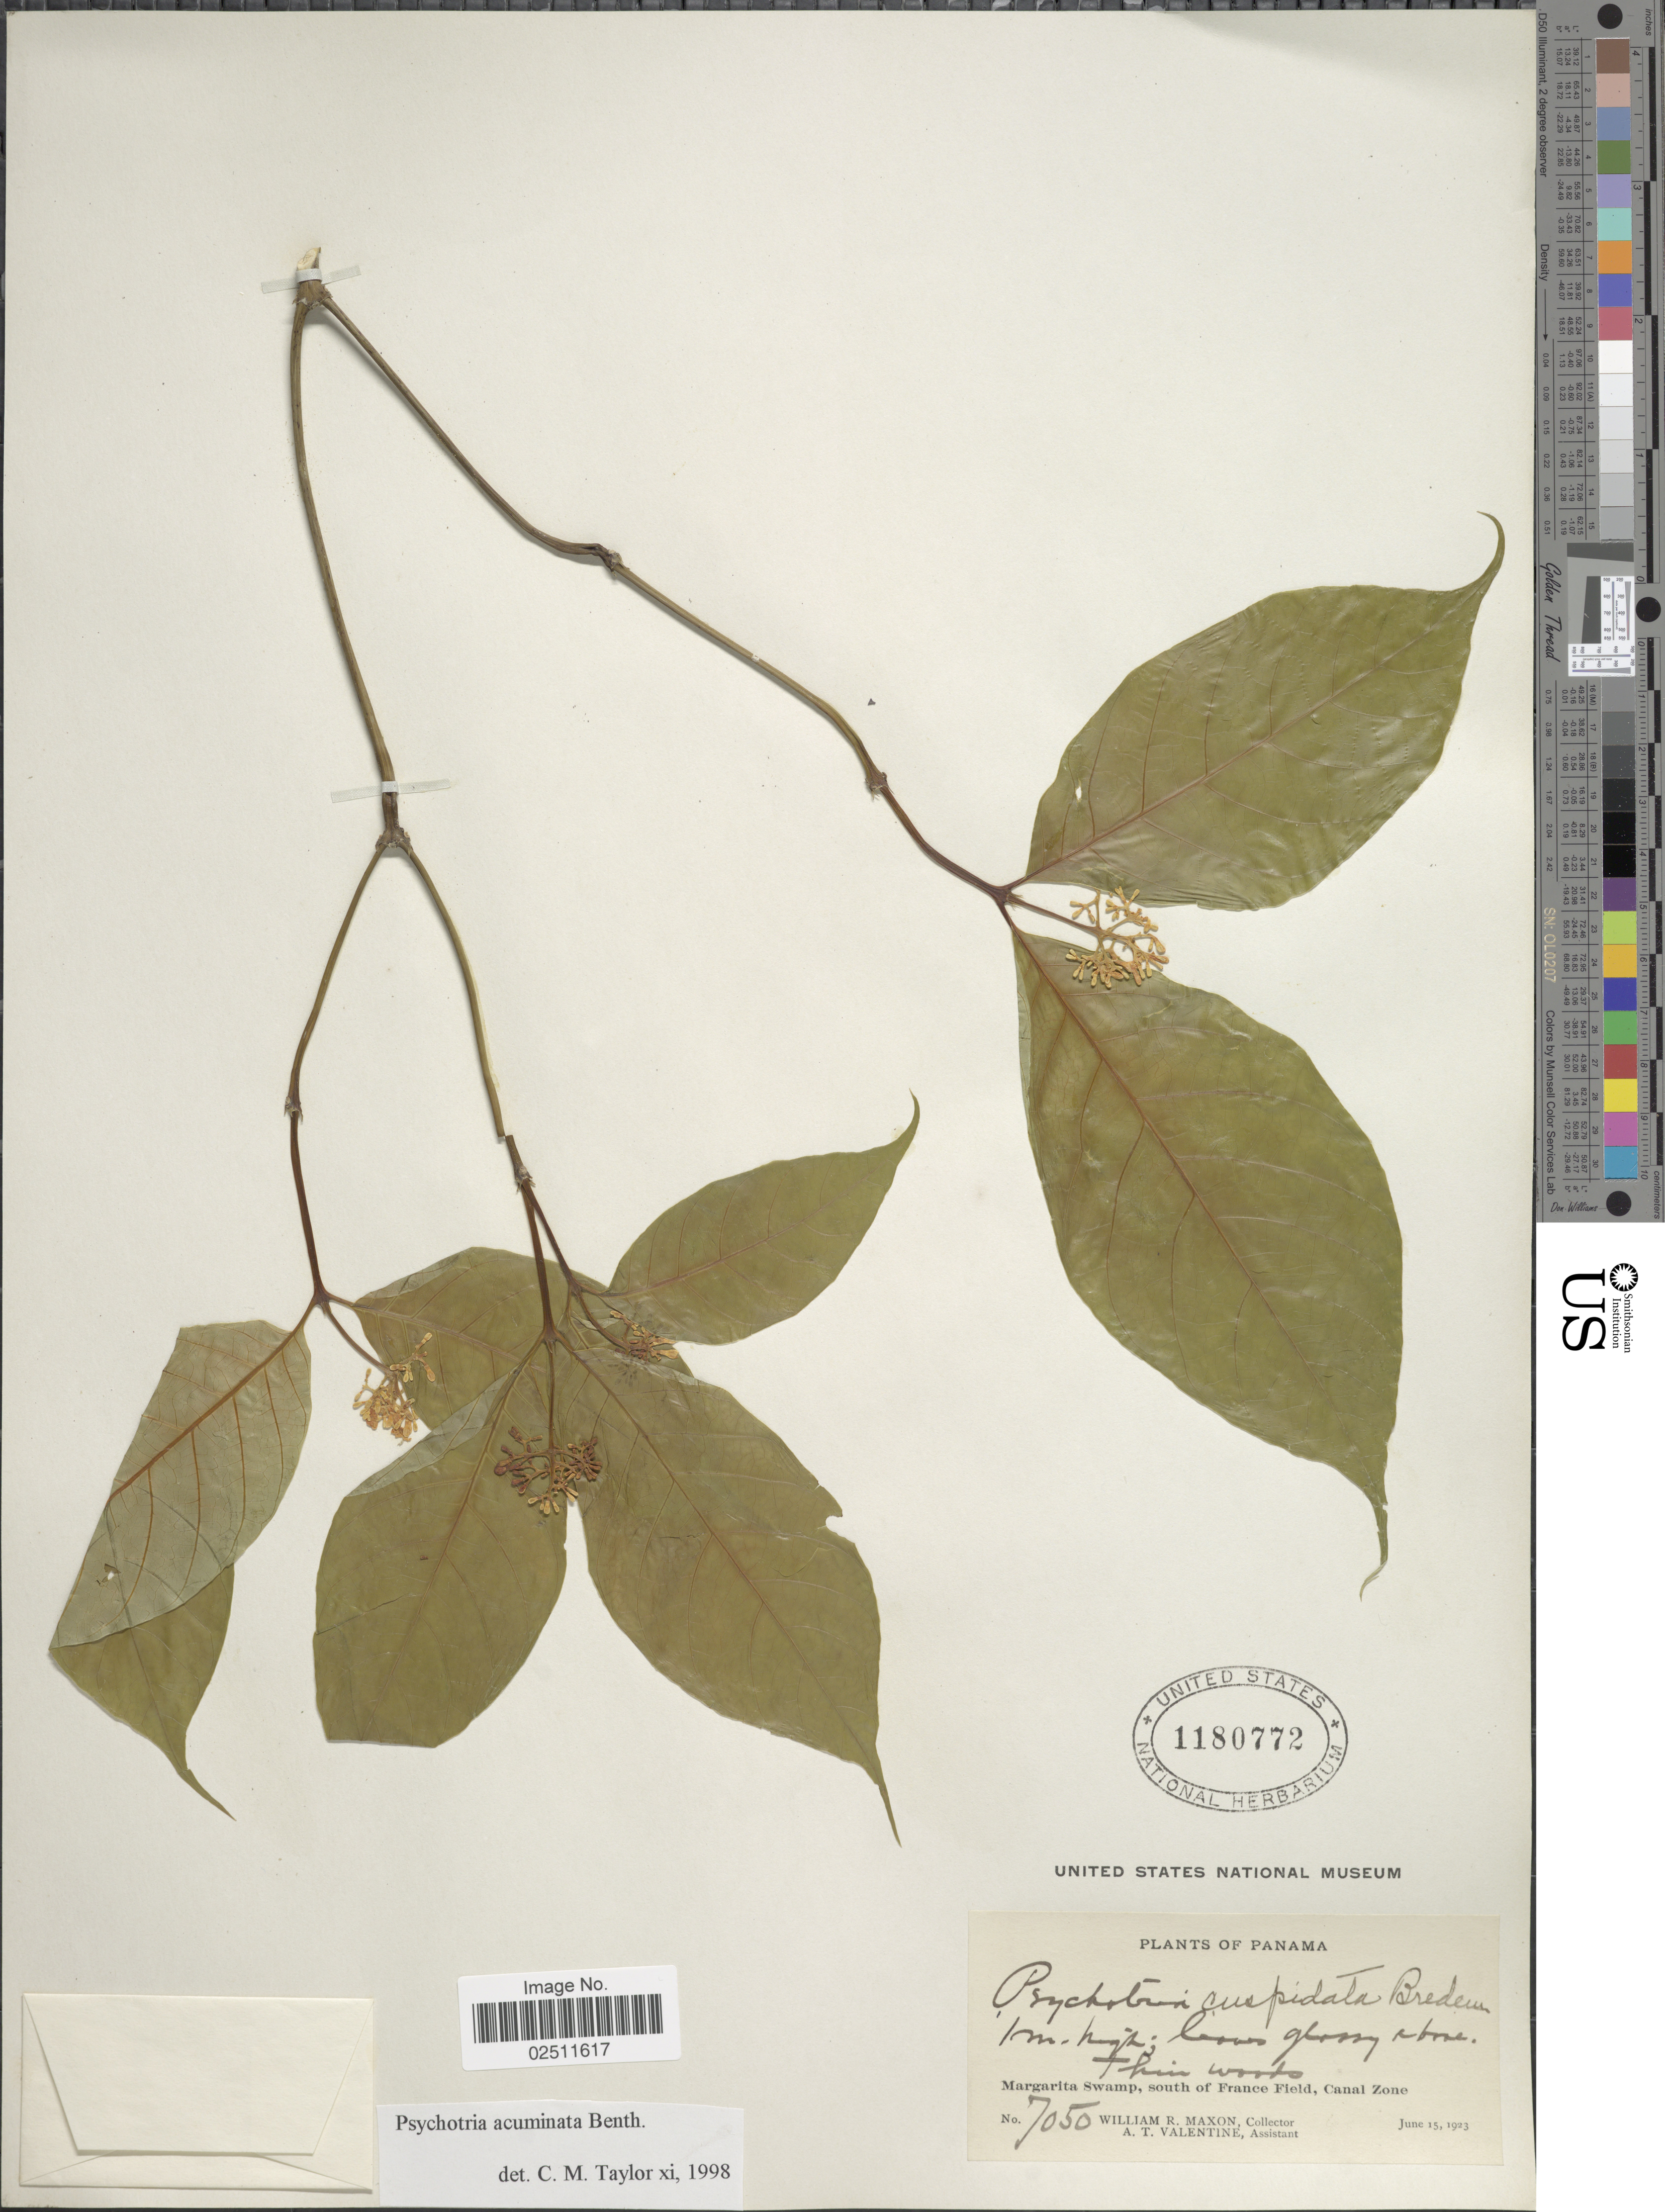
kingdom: Plantae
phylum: Tracheophyta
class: Magnoliopsida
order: Gentianales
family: Rubiaceae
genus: Psychotria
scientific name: Psychotria acuminata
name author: Benth.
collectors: W. R. Maxon & A. Valentine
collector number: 7050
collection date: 1923-06-15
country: Panama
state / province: Colón / Panamá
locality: Margarita Swamp, south of France Field, Canal Zone.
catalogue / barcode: US 1180772